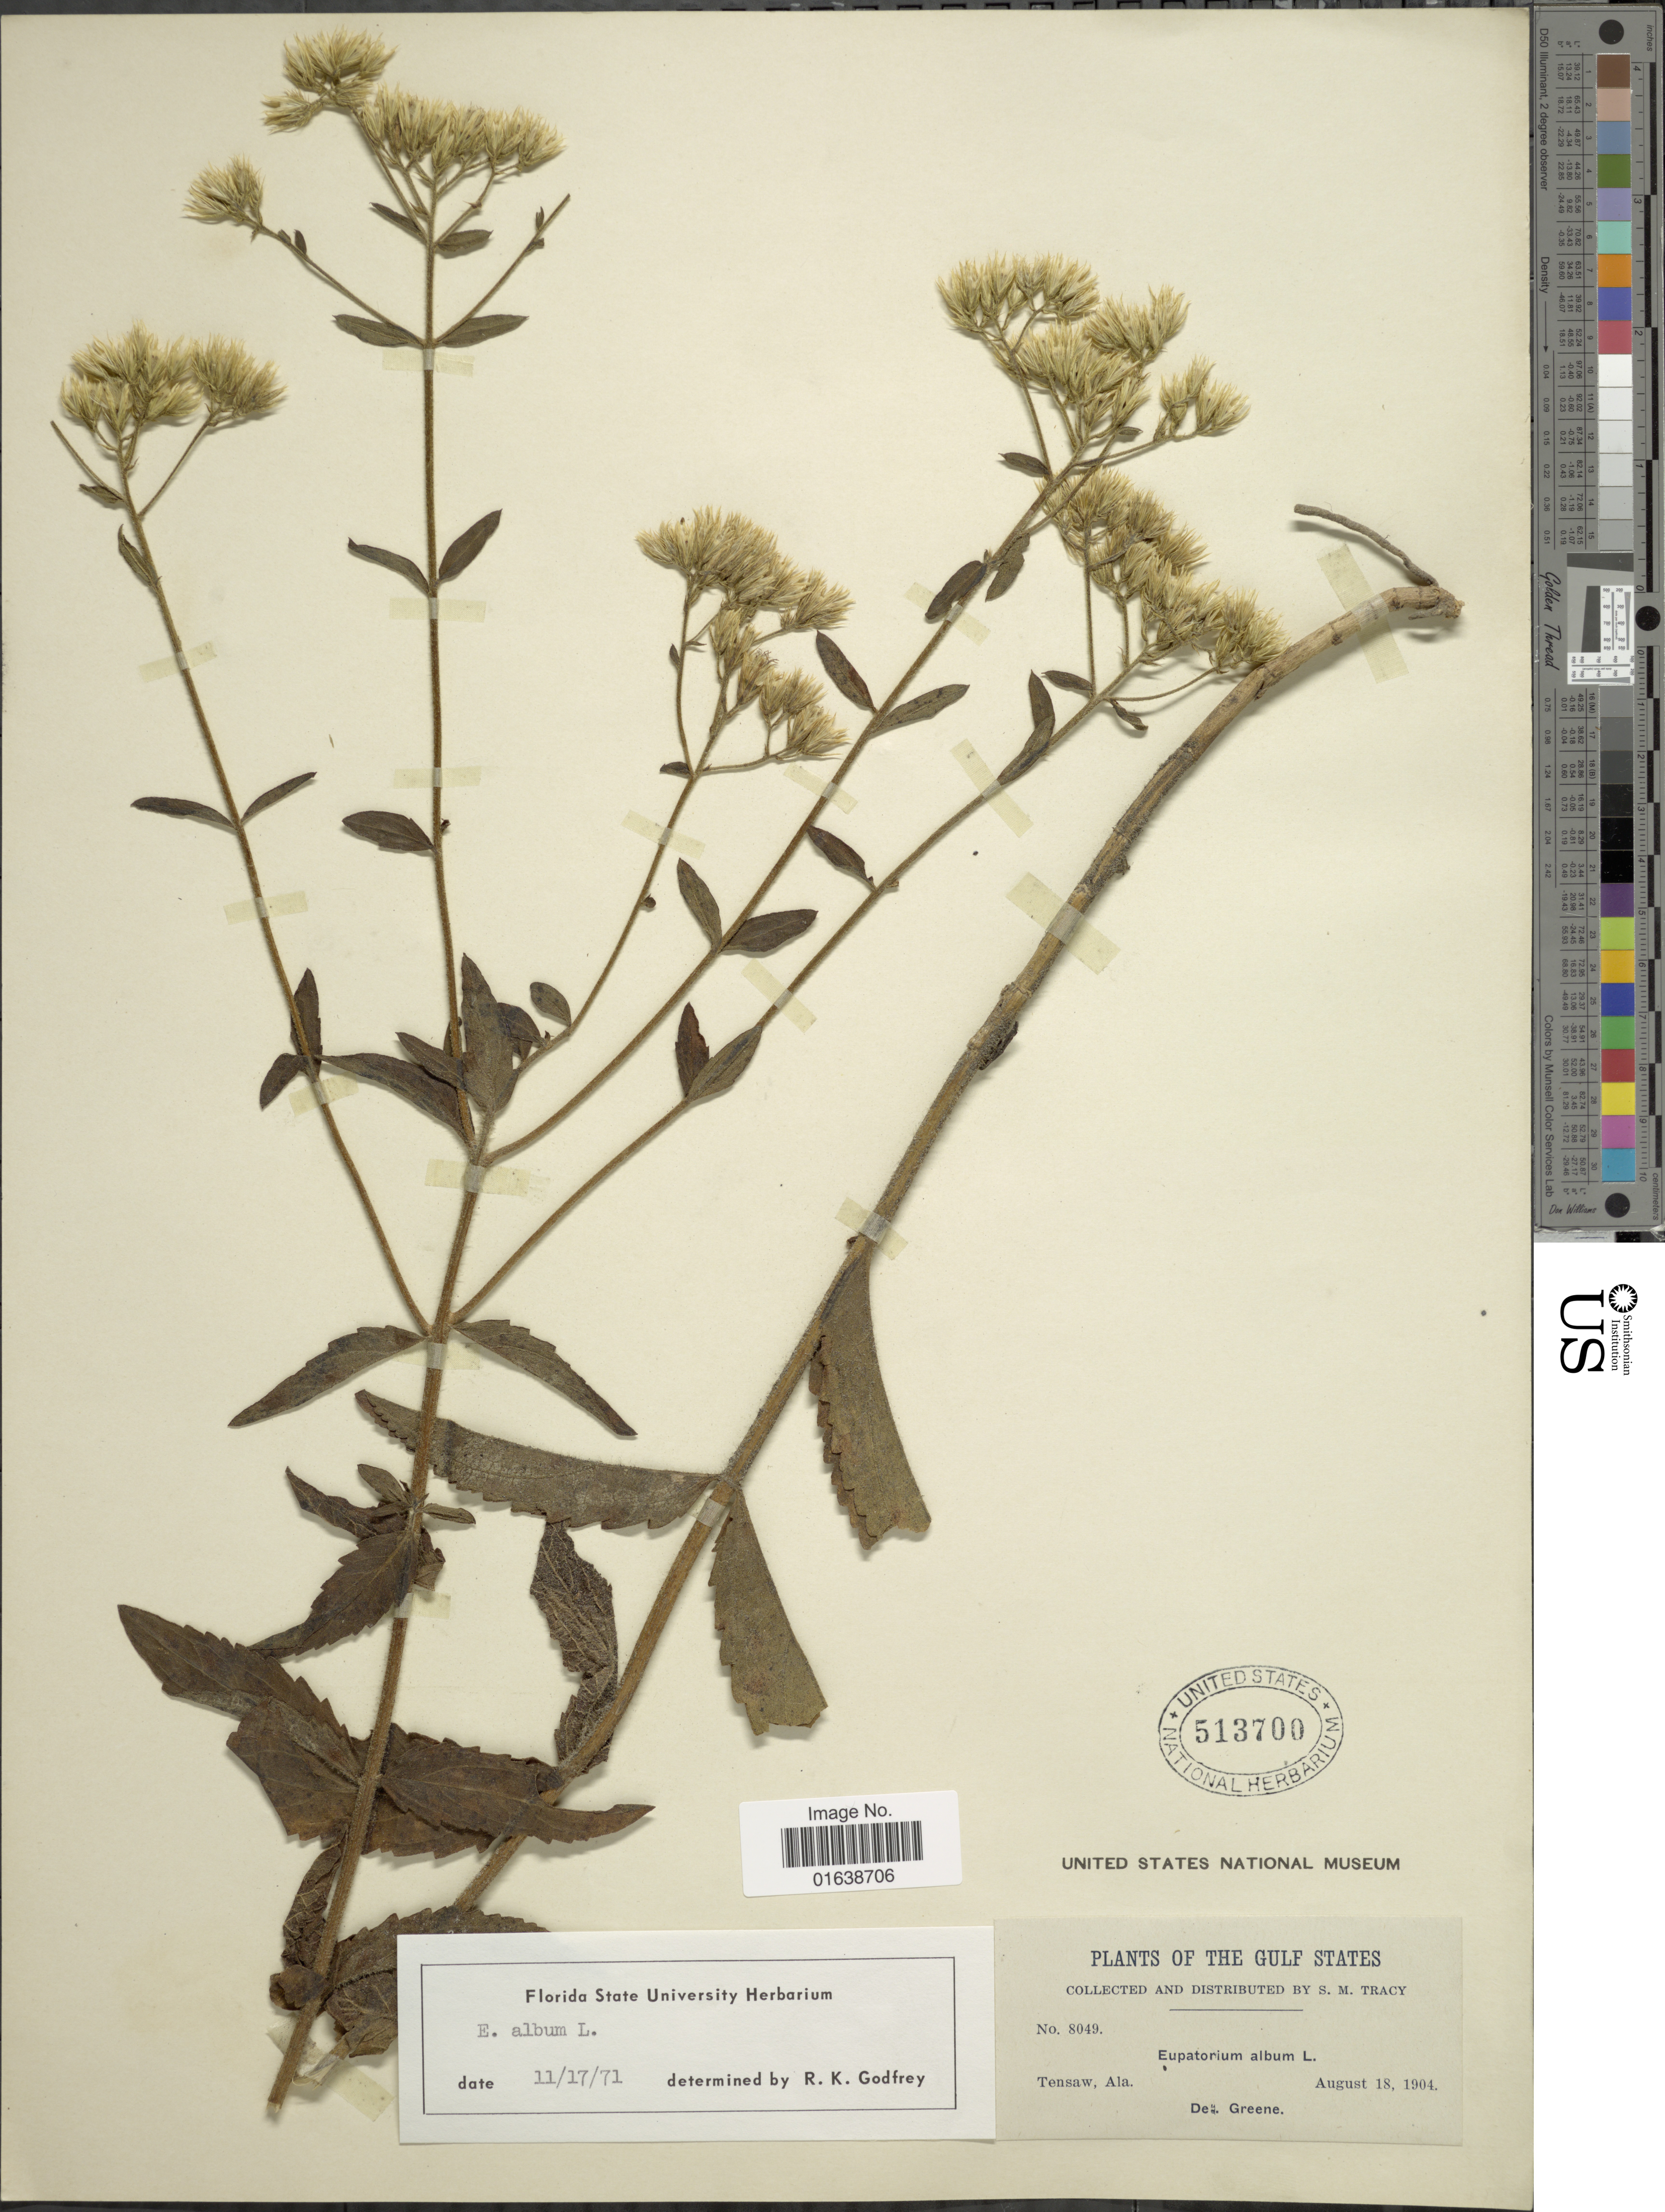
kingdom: Plantae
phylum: Tracheophyta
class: Magnoliopsida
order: Asterales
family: Asteraceae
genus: Eupatorium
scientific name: Eupatorium album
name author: L.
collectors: S. M. Tracy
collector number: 8049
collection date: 1904-08-18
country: United States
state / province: Alabama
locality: The Gulf States. Tensaw, Ala.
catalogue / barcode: US 513700